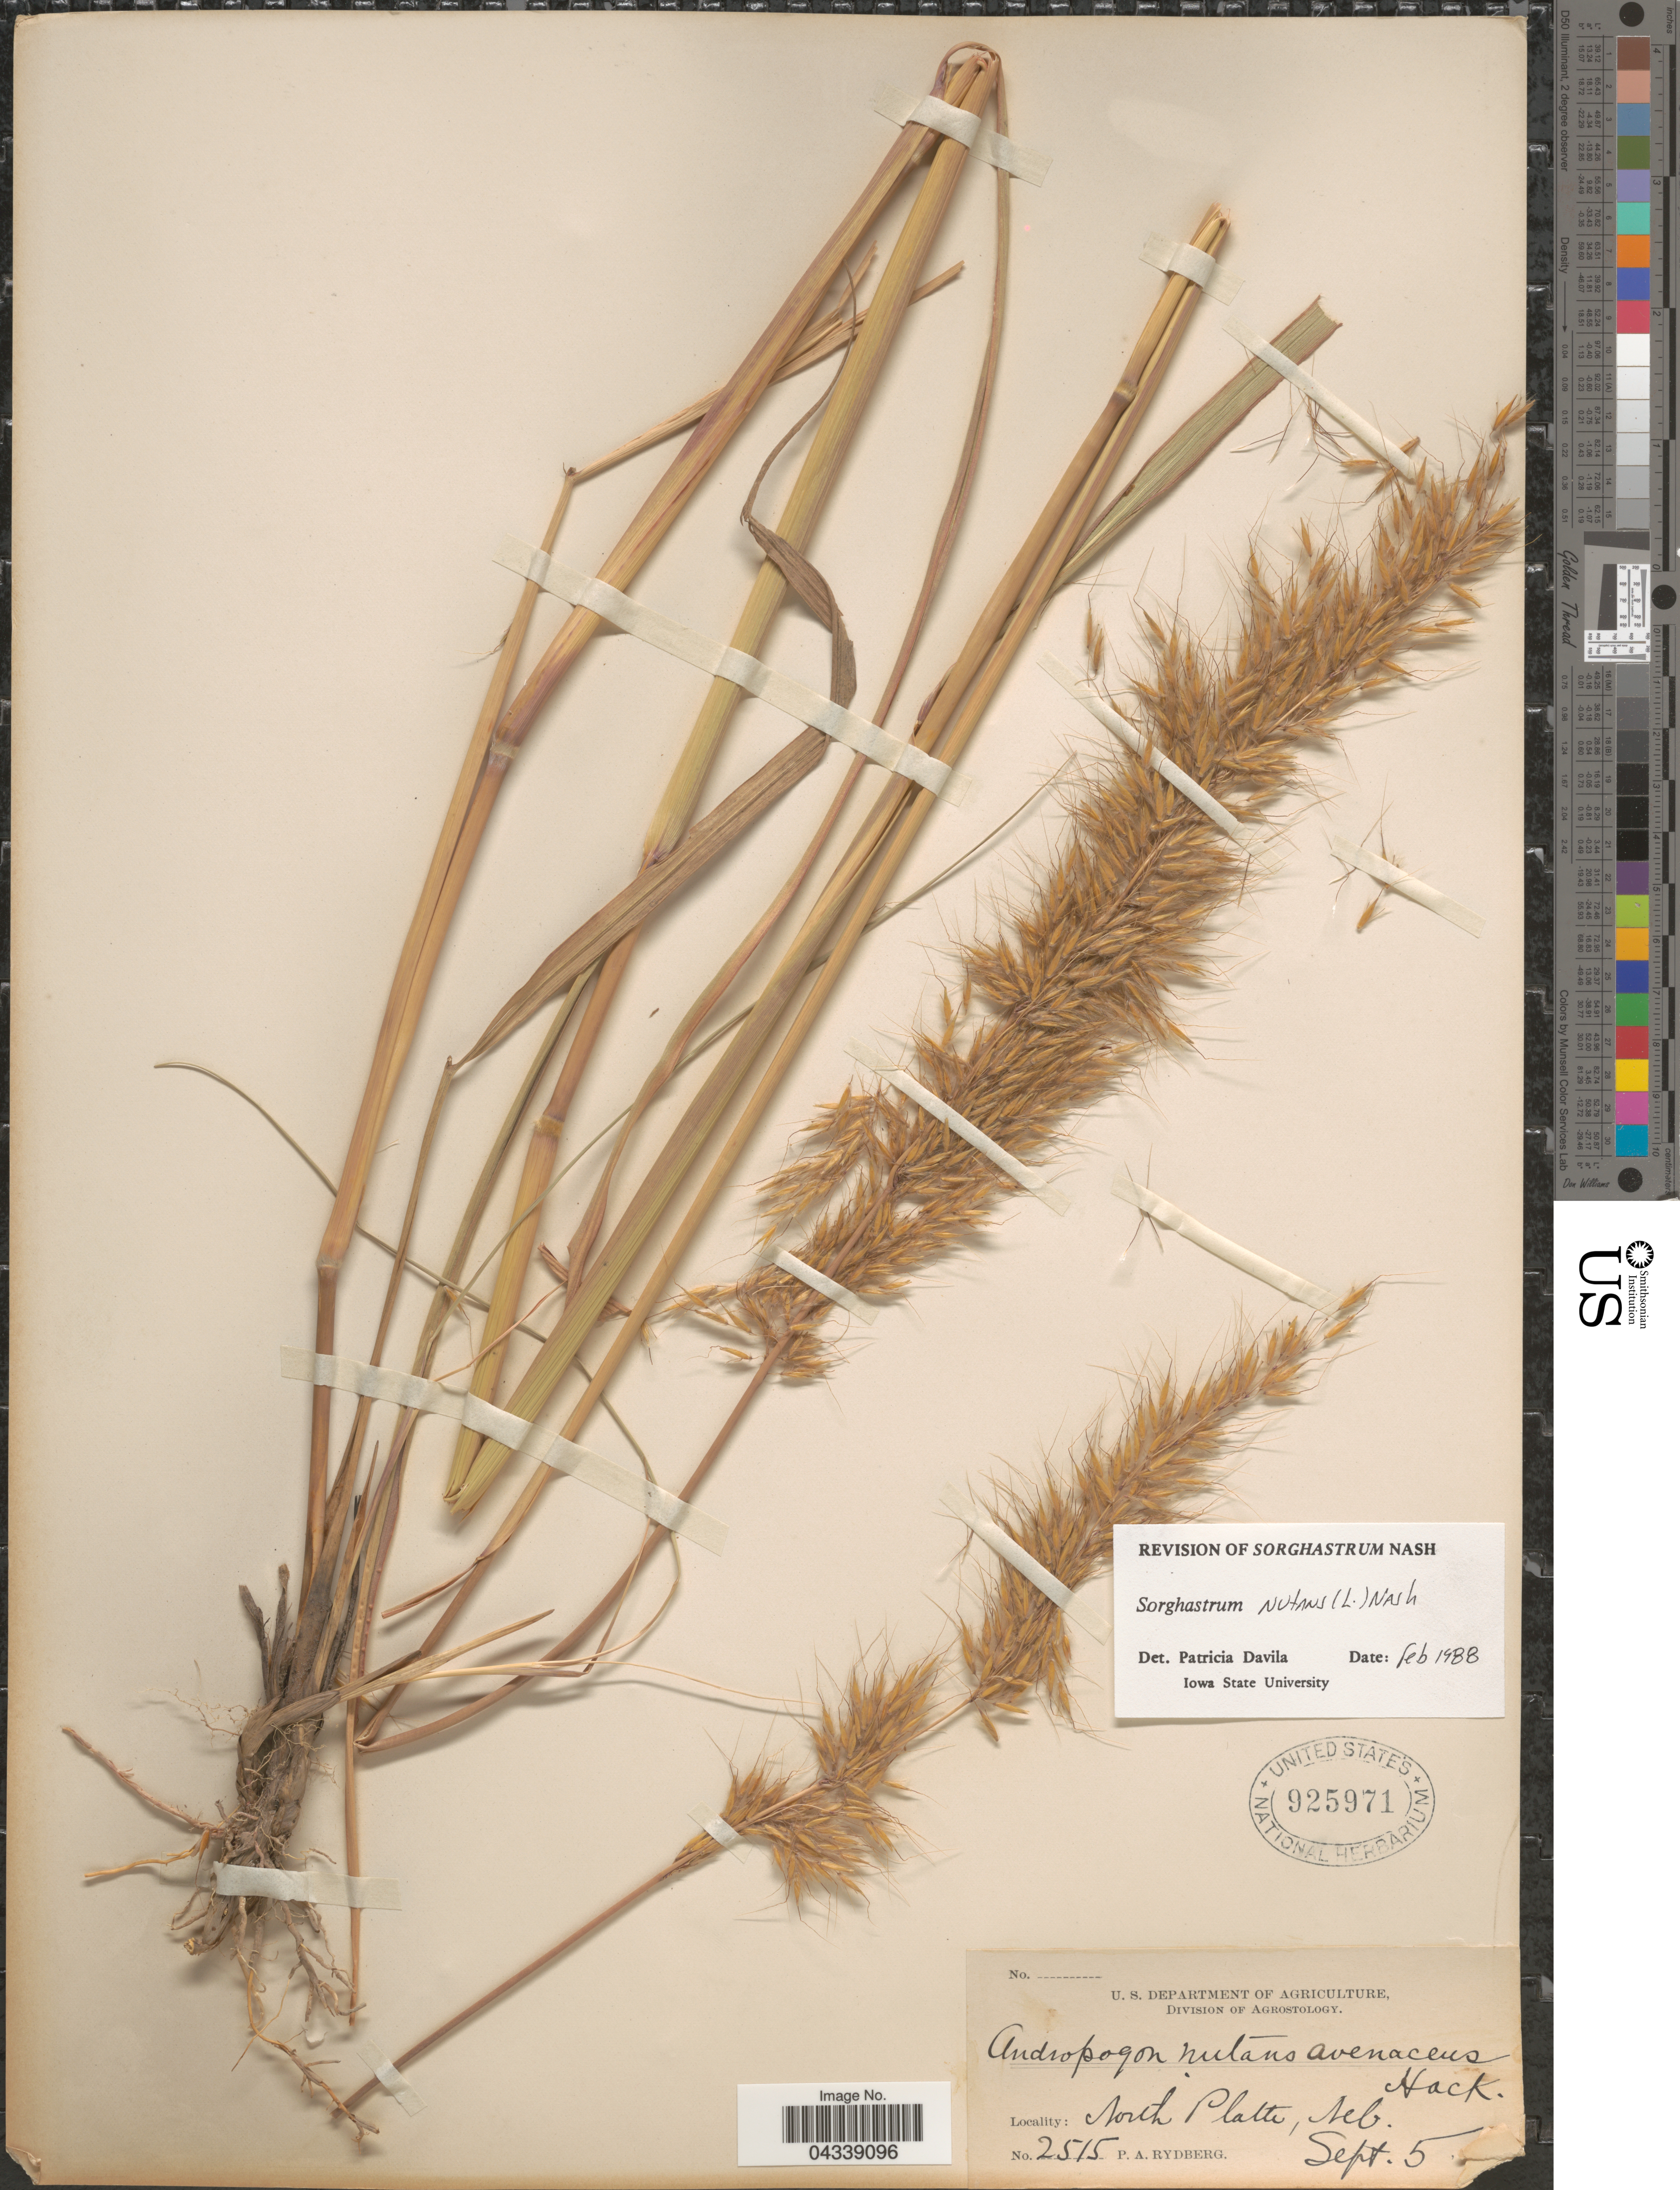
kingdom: Plantae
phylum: Tracheophyta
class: Liliopsida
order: Poales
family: Poaceae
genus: Sorghastrum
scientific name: Sorghastrum nutans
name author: (L.) Nash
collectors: P. A. Rydberg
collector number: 2515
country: United States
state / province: Nebraska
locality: North Platte.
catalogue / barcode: US 925971